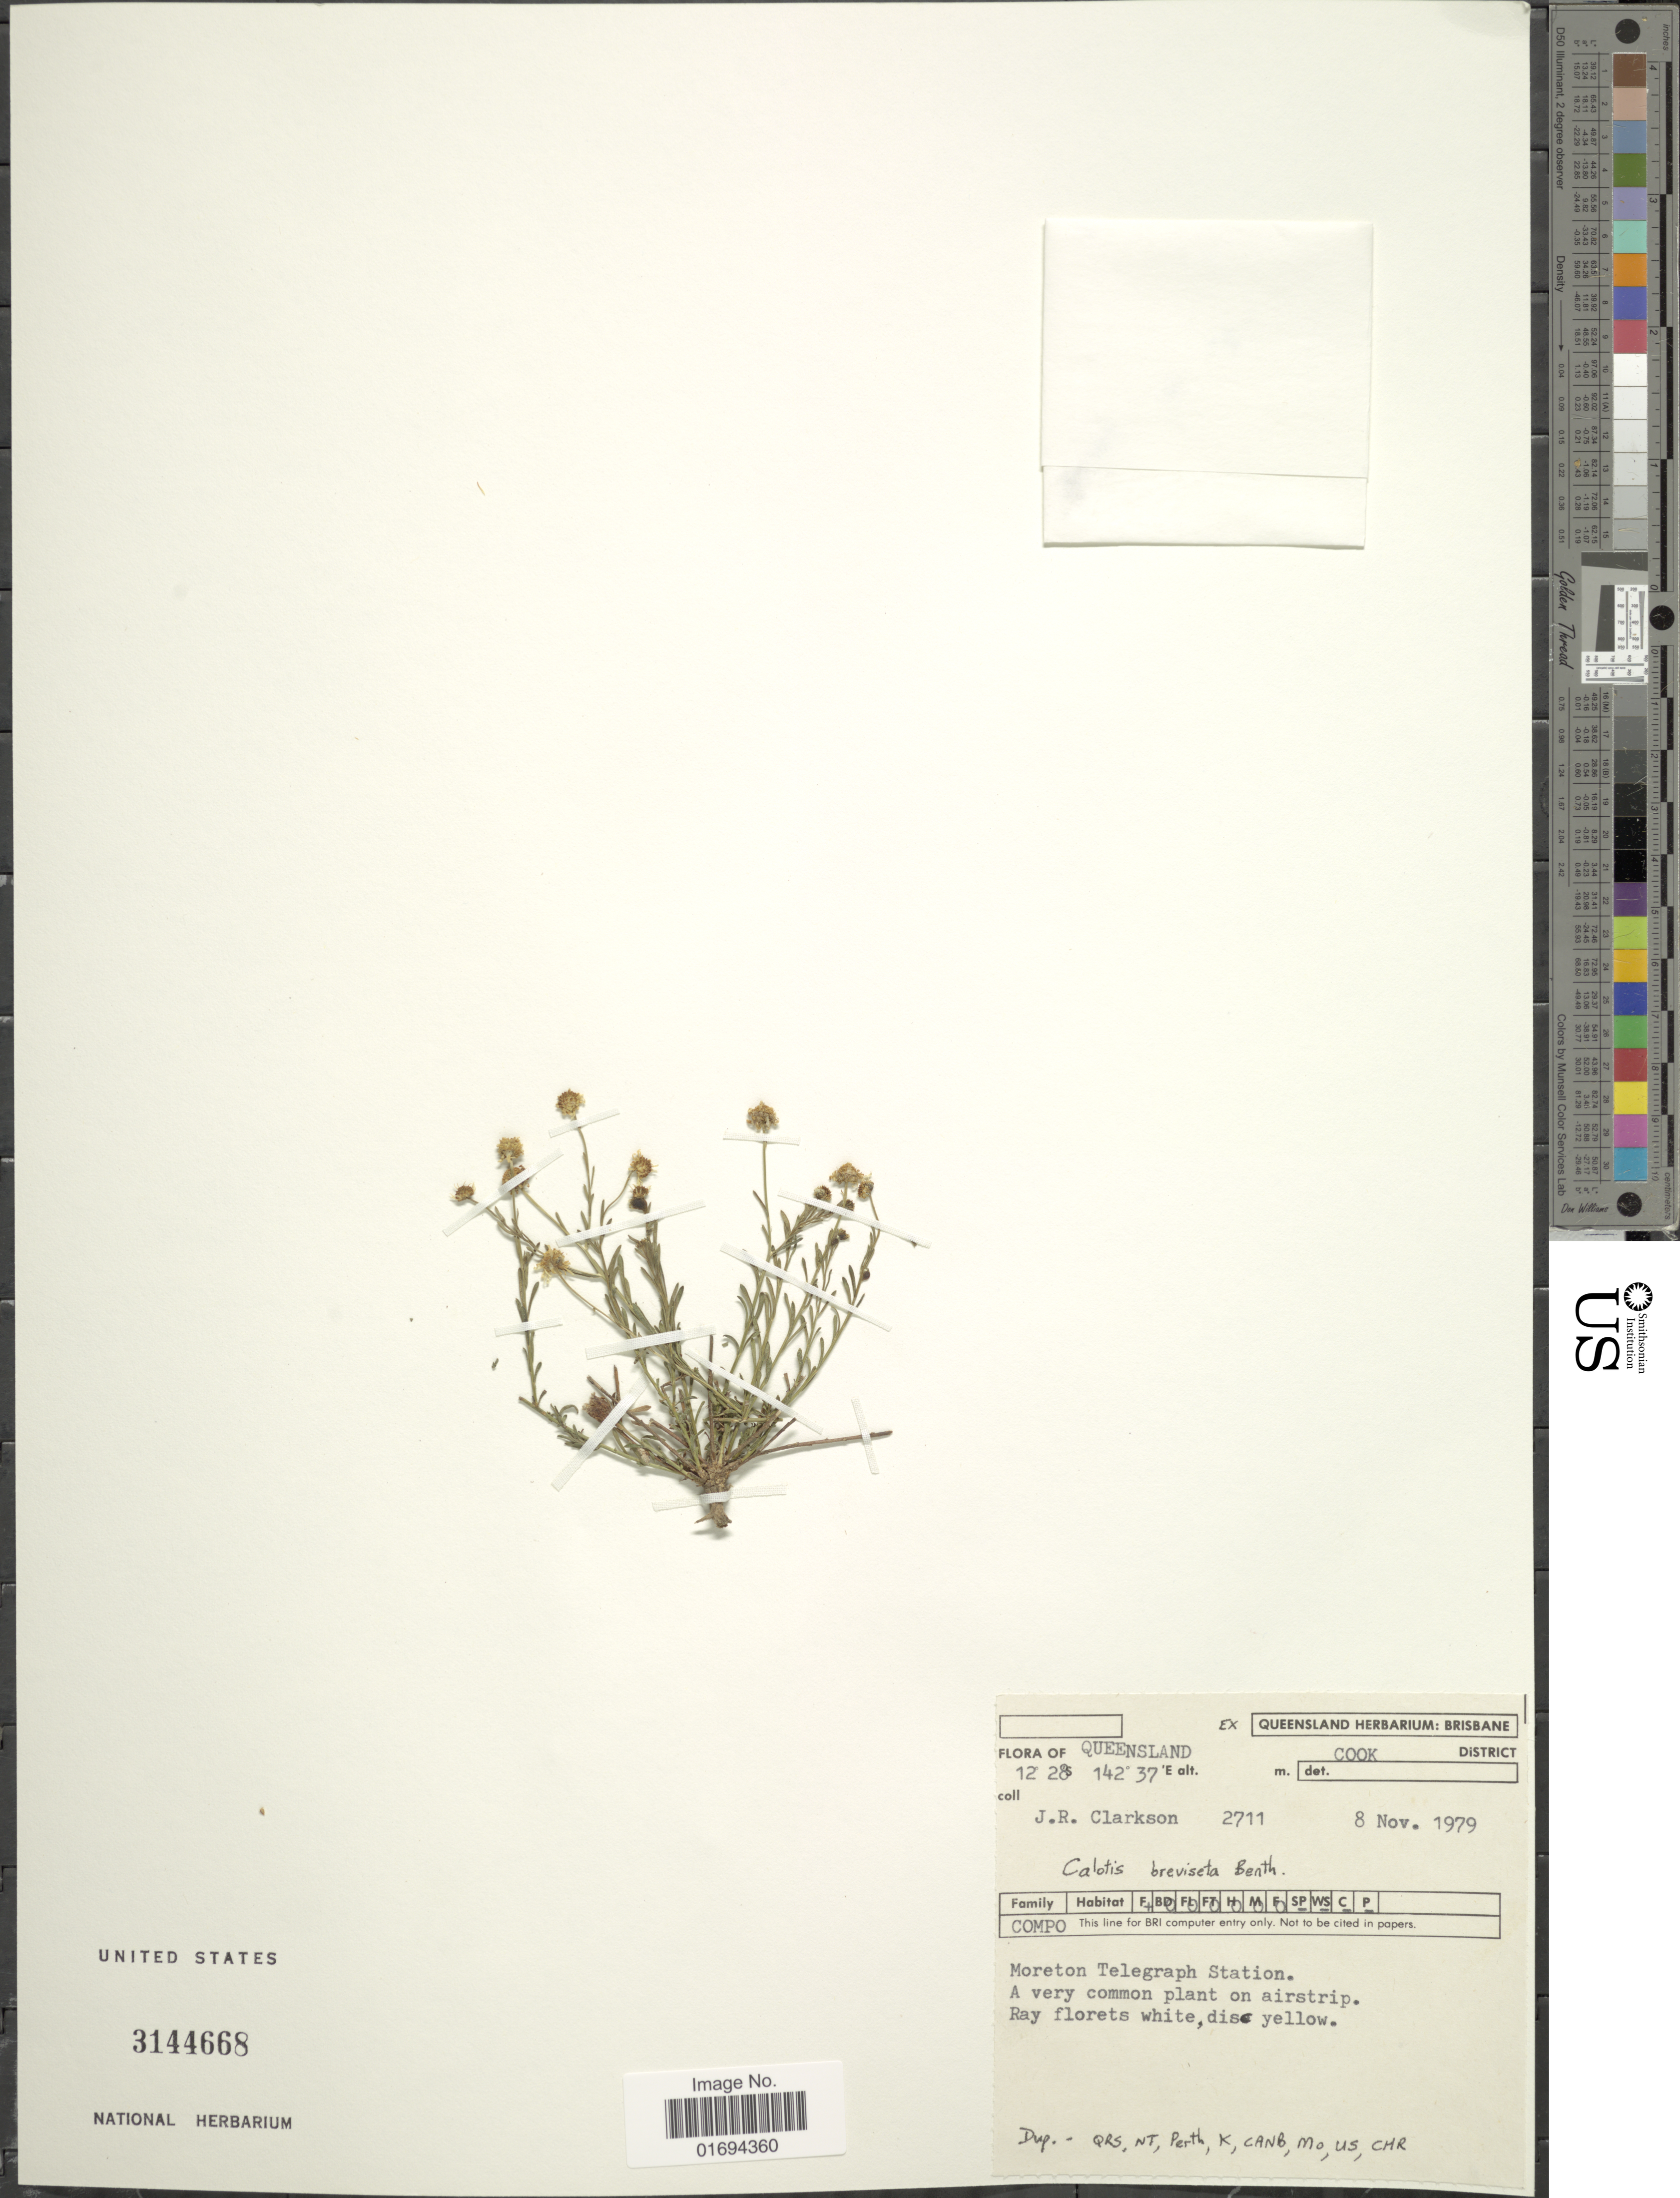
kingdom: Plantae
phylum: Tracheophyta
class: Magnoliopsida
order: Asterales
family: Asteraceae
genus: Calotis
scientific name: Calotis breviseta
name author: Benth.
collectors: J. Clarkson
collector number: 2711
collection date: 1979-11-08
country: Australia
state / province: Queensland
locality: Cook District, Moreton Telegraph Station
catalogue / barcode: US 3144668